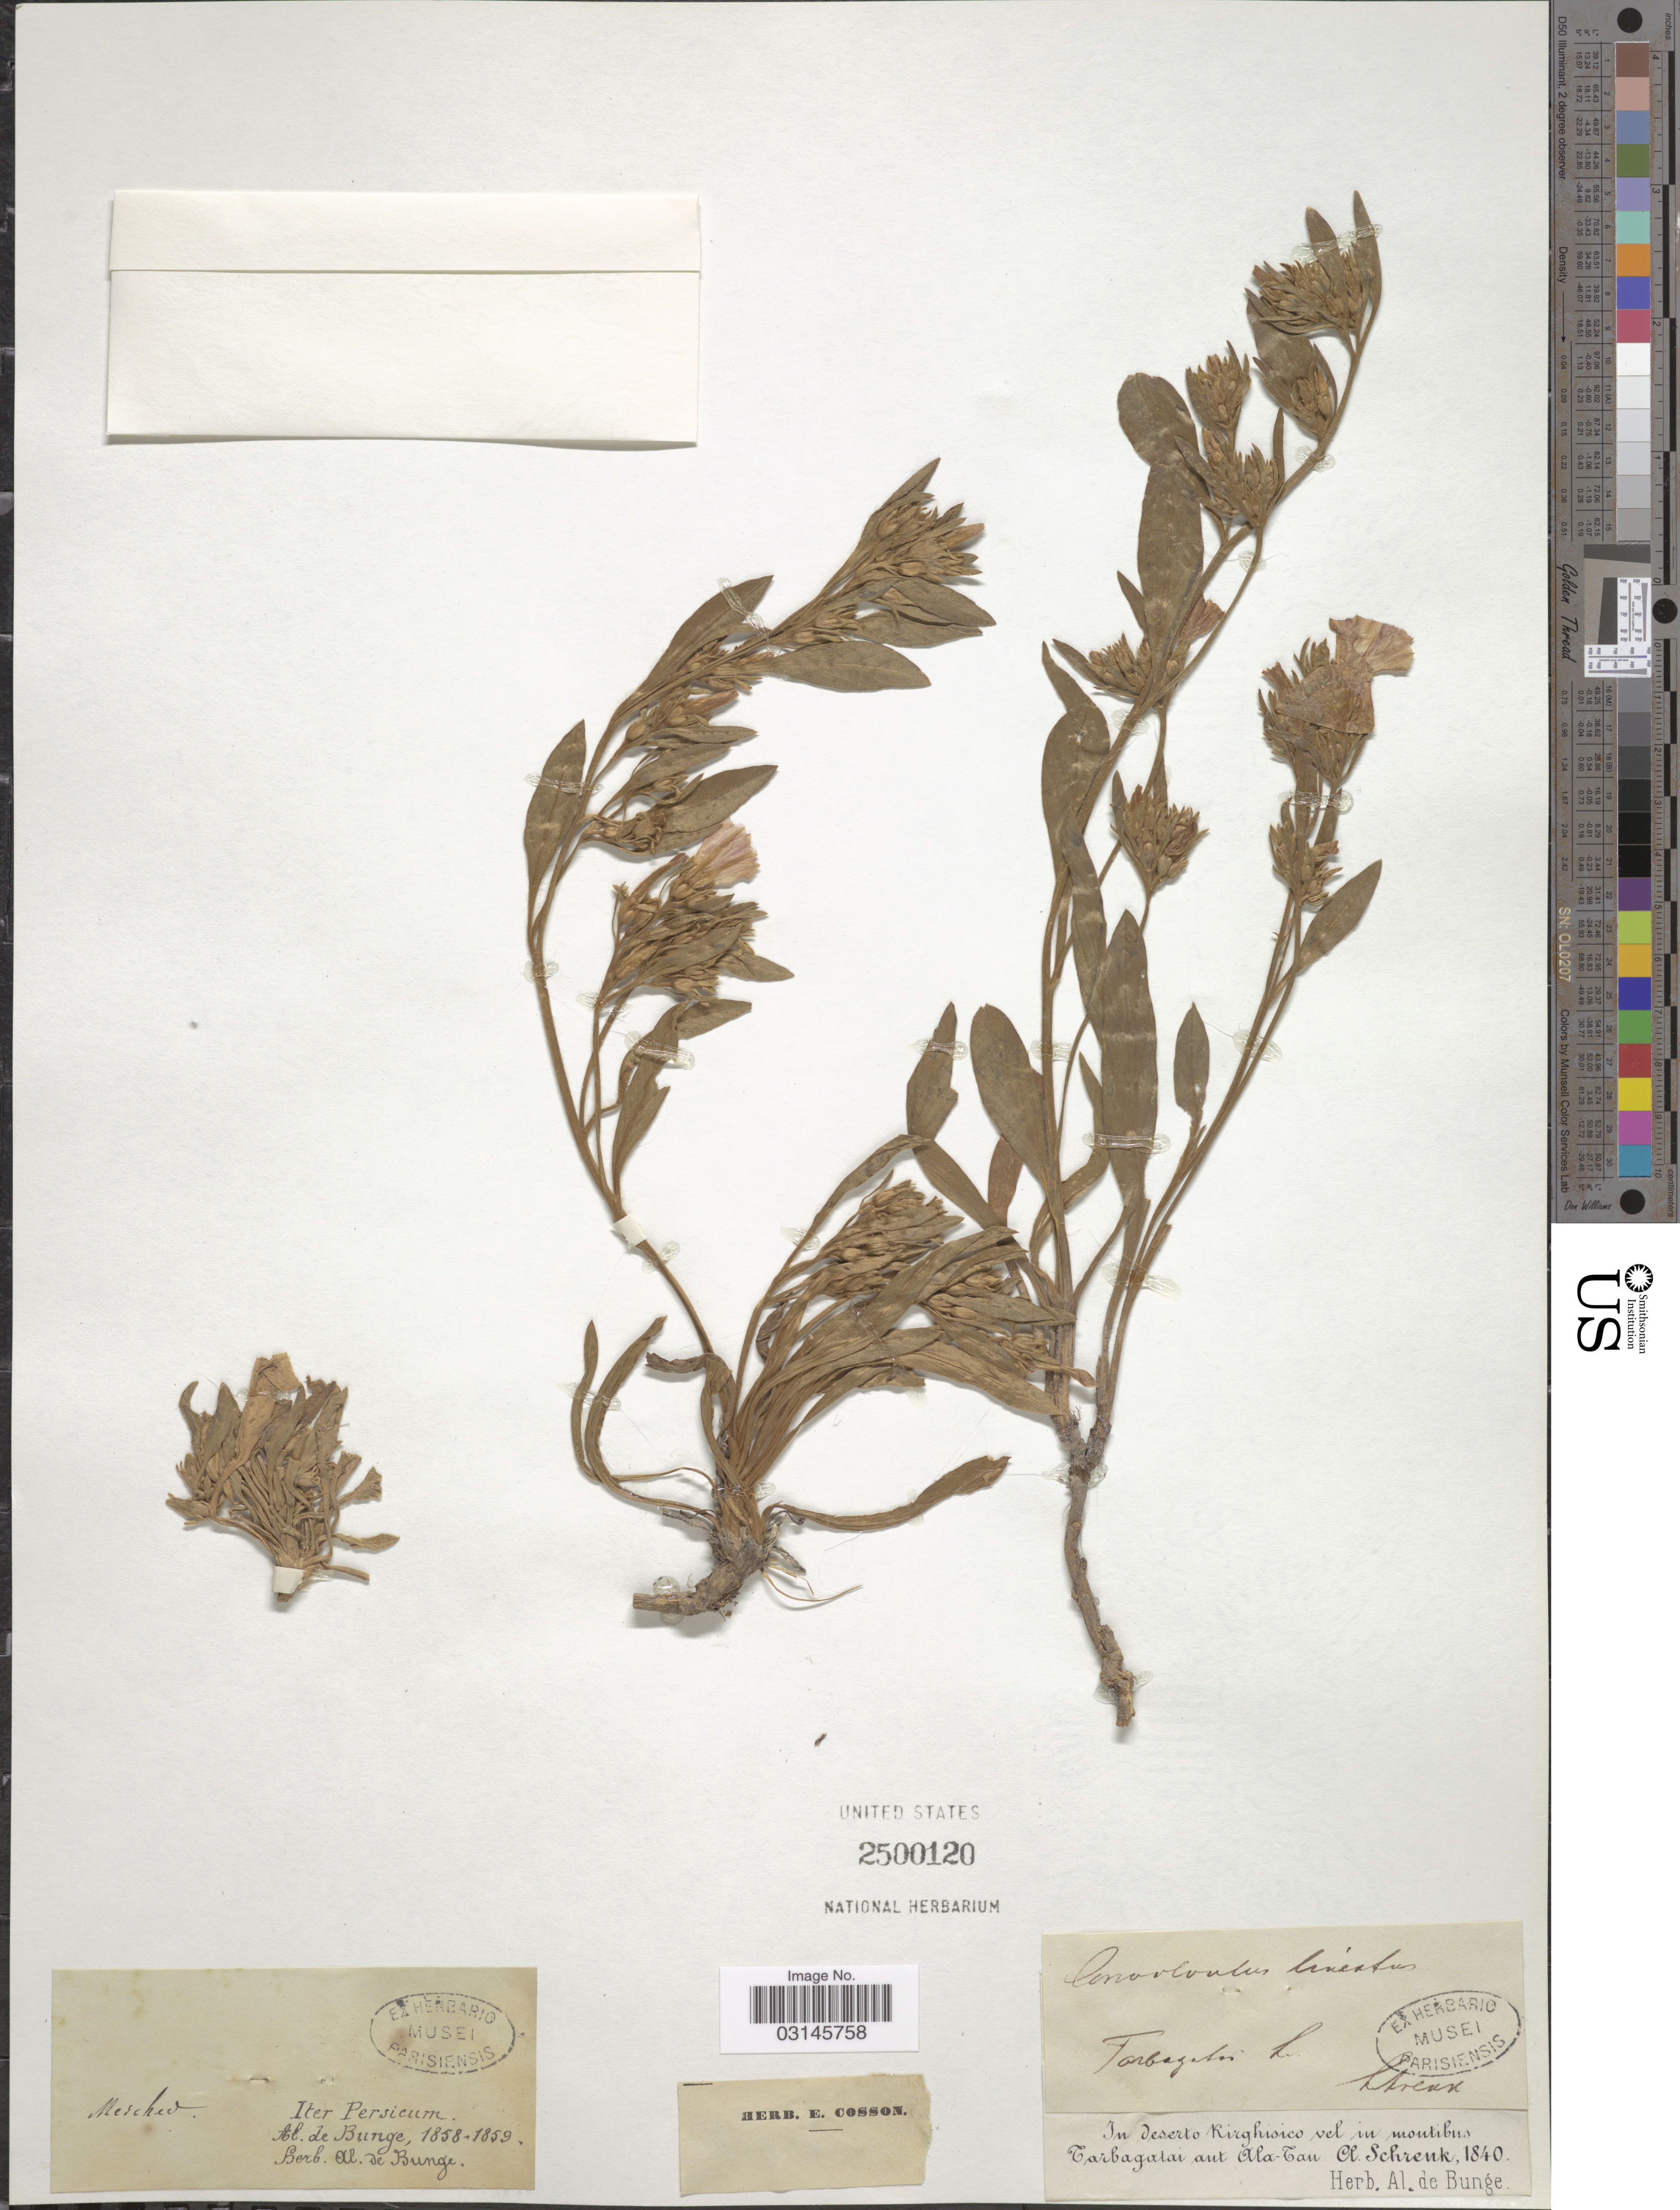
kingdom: Plantae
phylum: Tracheophyta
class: Magnoliopsida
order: Solanales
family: Convolvulaceae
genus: Convolvulus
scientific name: Convolvulus lineatus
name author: L.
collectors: A. de Bunge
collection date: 1858/1859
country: Iran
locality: Mesched, Iter Persicum.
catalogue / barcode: US 2500120